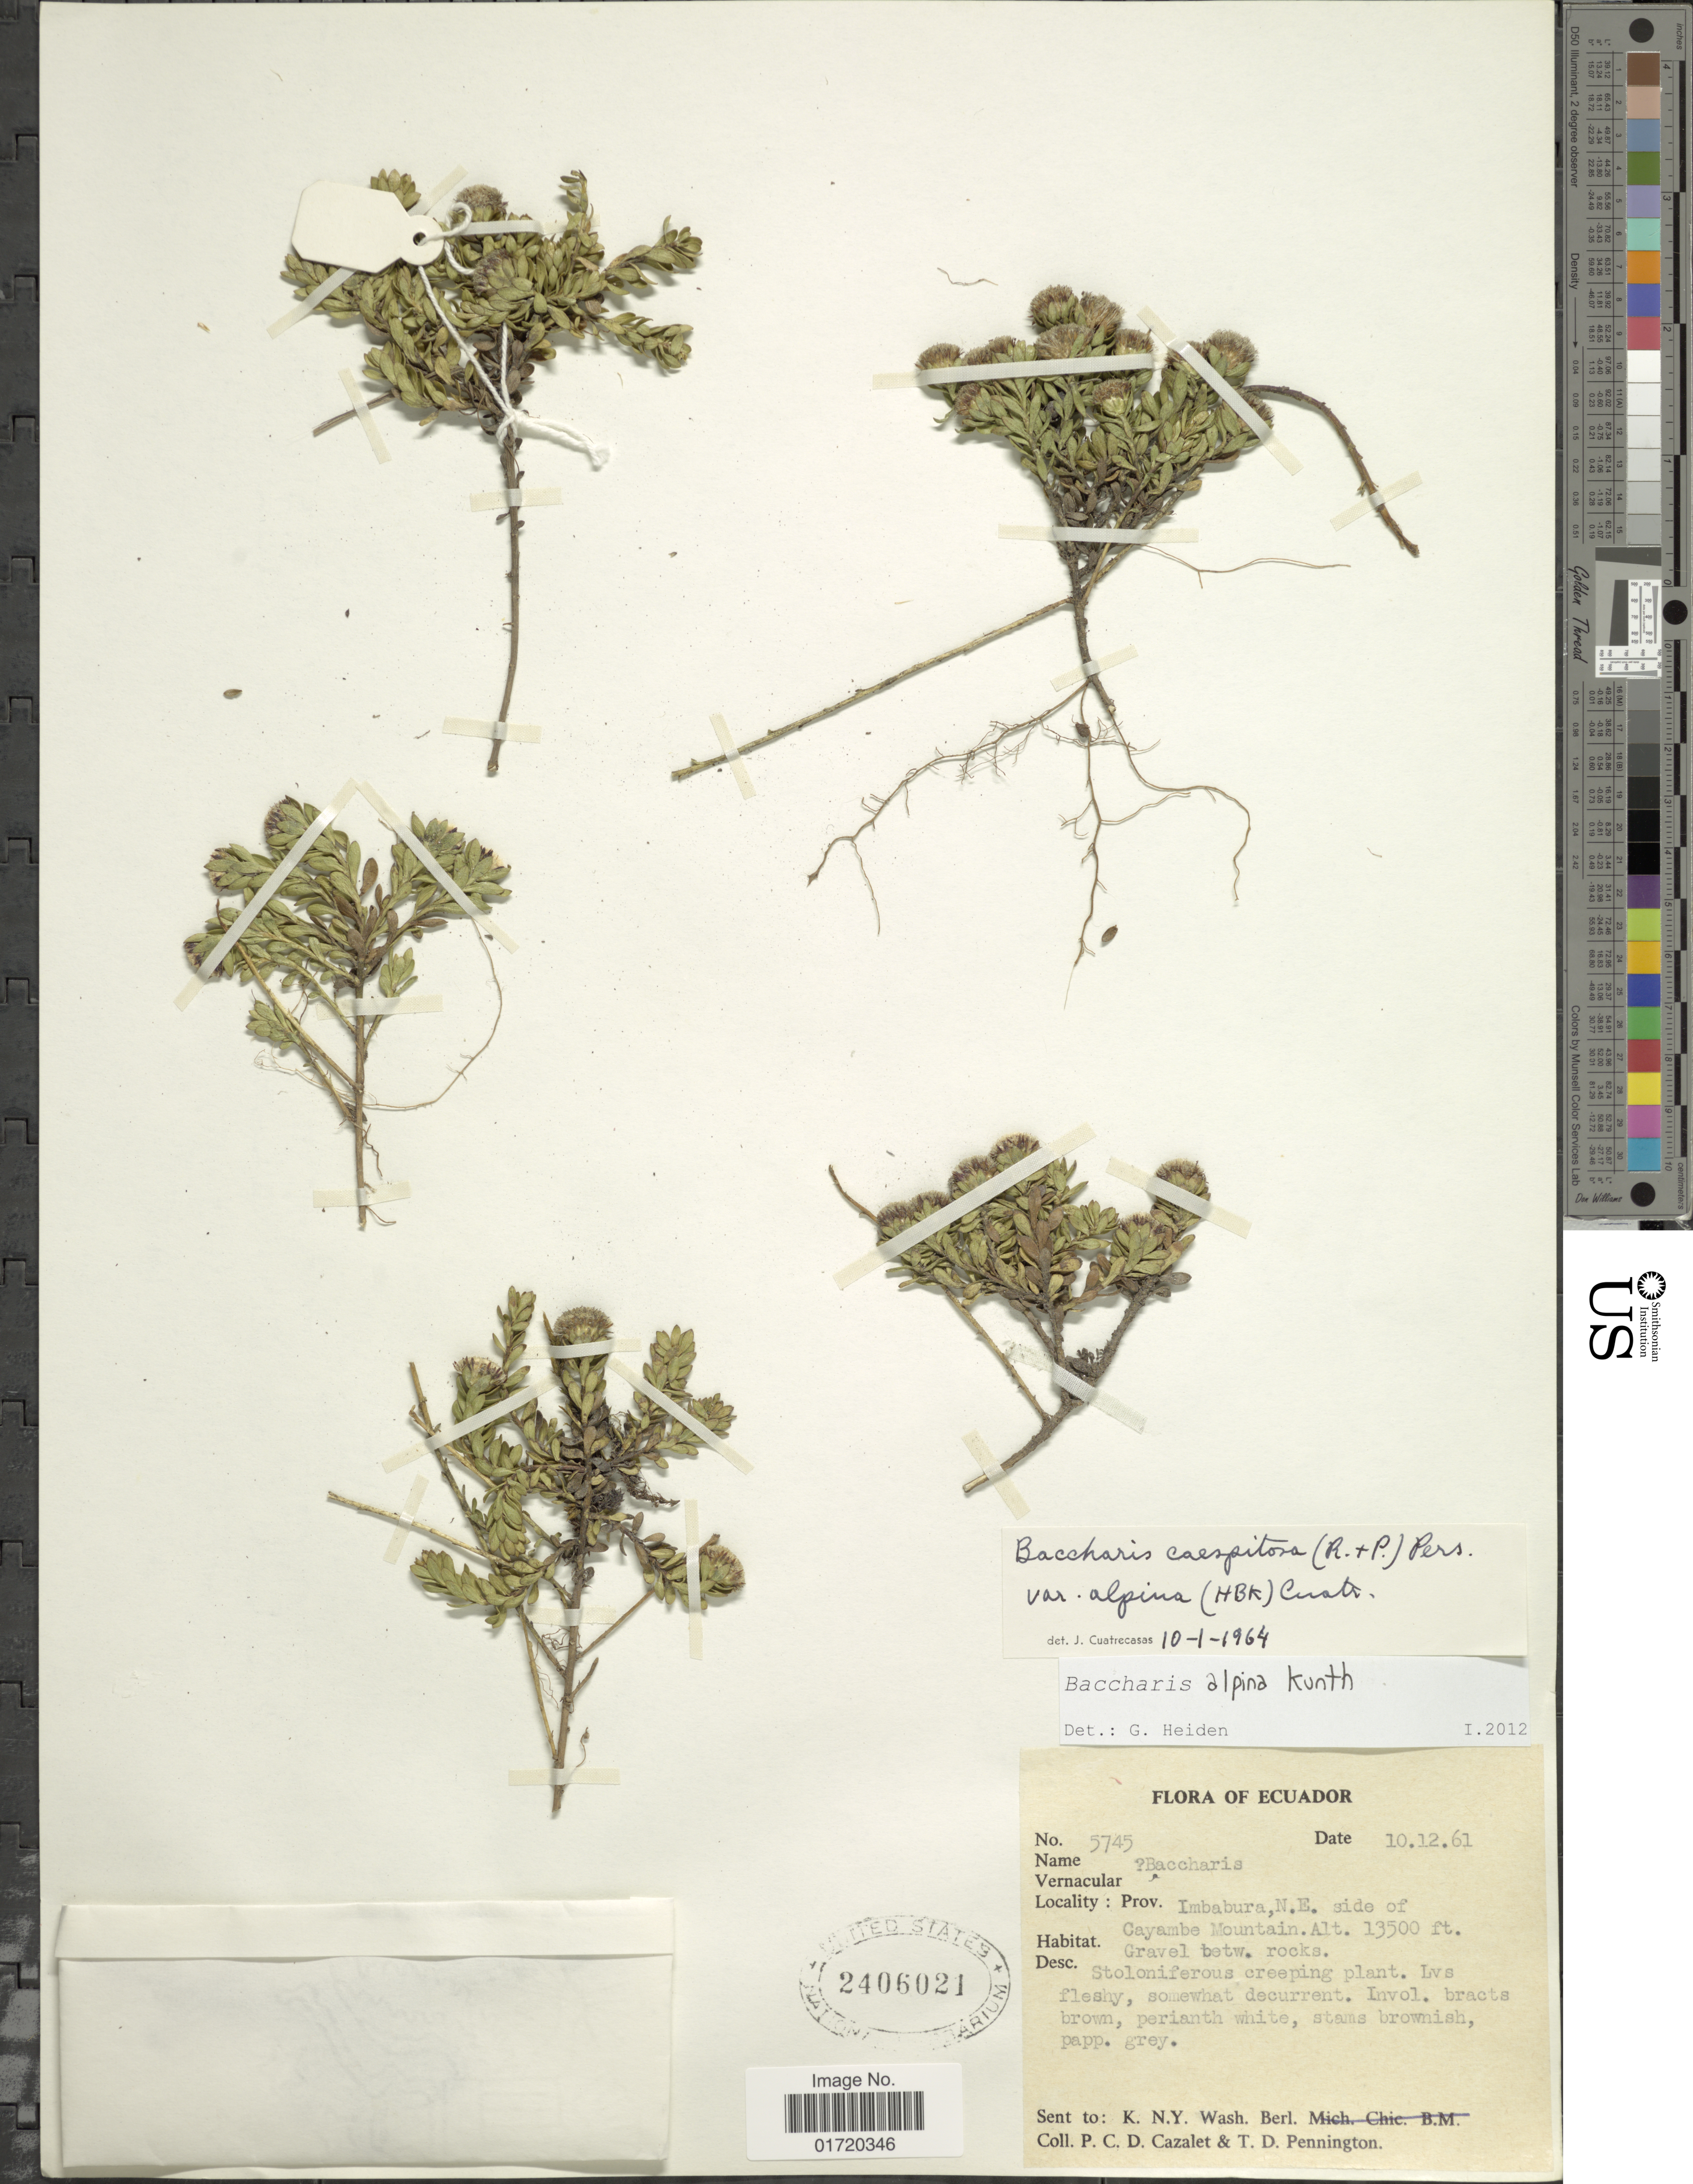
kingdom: Plantae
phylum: Tracheophyta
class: Magnoliopsida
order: Asterales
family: Asteraceae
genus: Baccharis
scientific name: Baccharis alpina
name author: Kunth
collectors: P. C. D. Cazalet & T. D. Pennington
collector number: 5745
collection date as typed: Transcribed d/m/y: 10/12/61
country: Ecuador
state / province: Imbabura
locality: N.E. side of Cayambe Mountain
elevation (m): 4115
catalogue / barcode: US 2406021